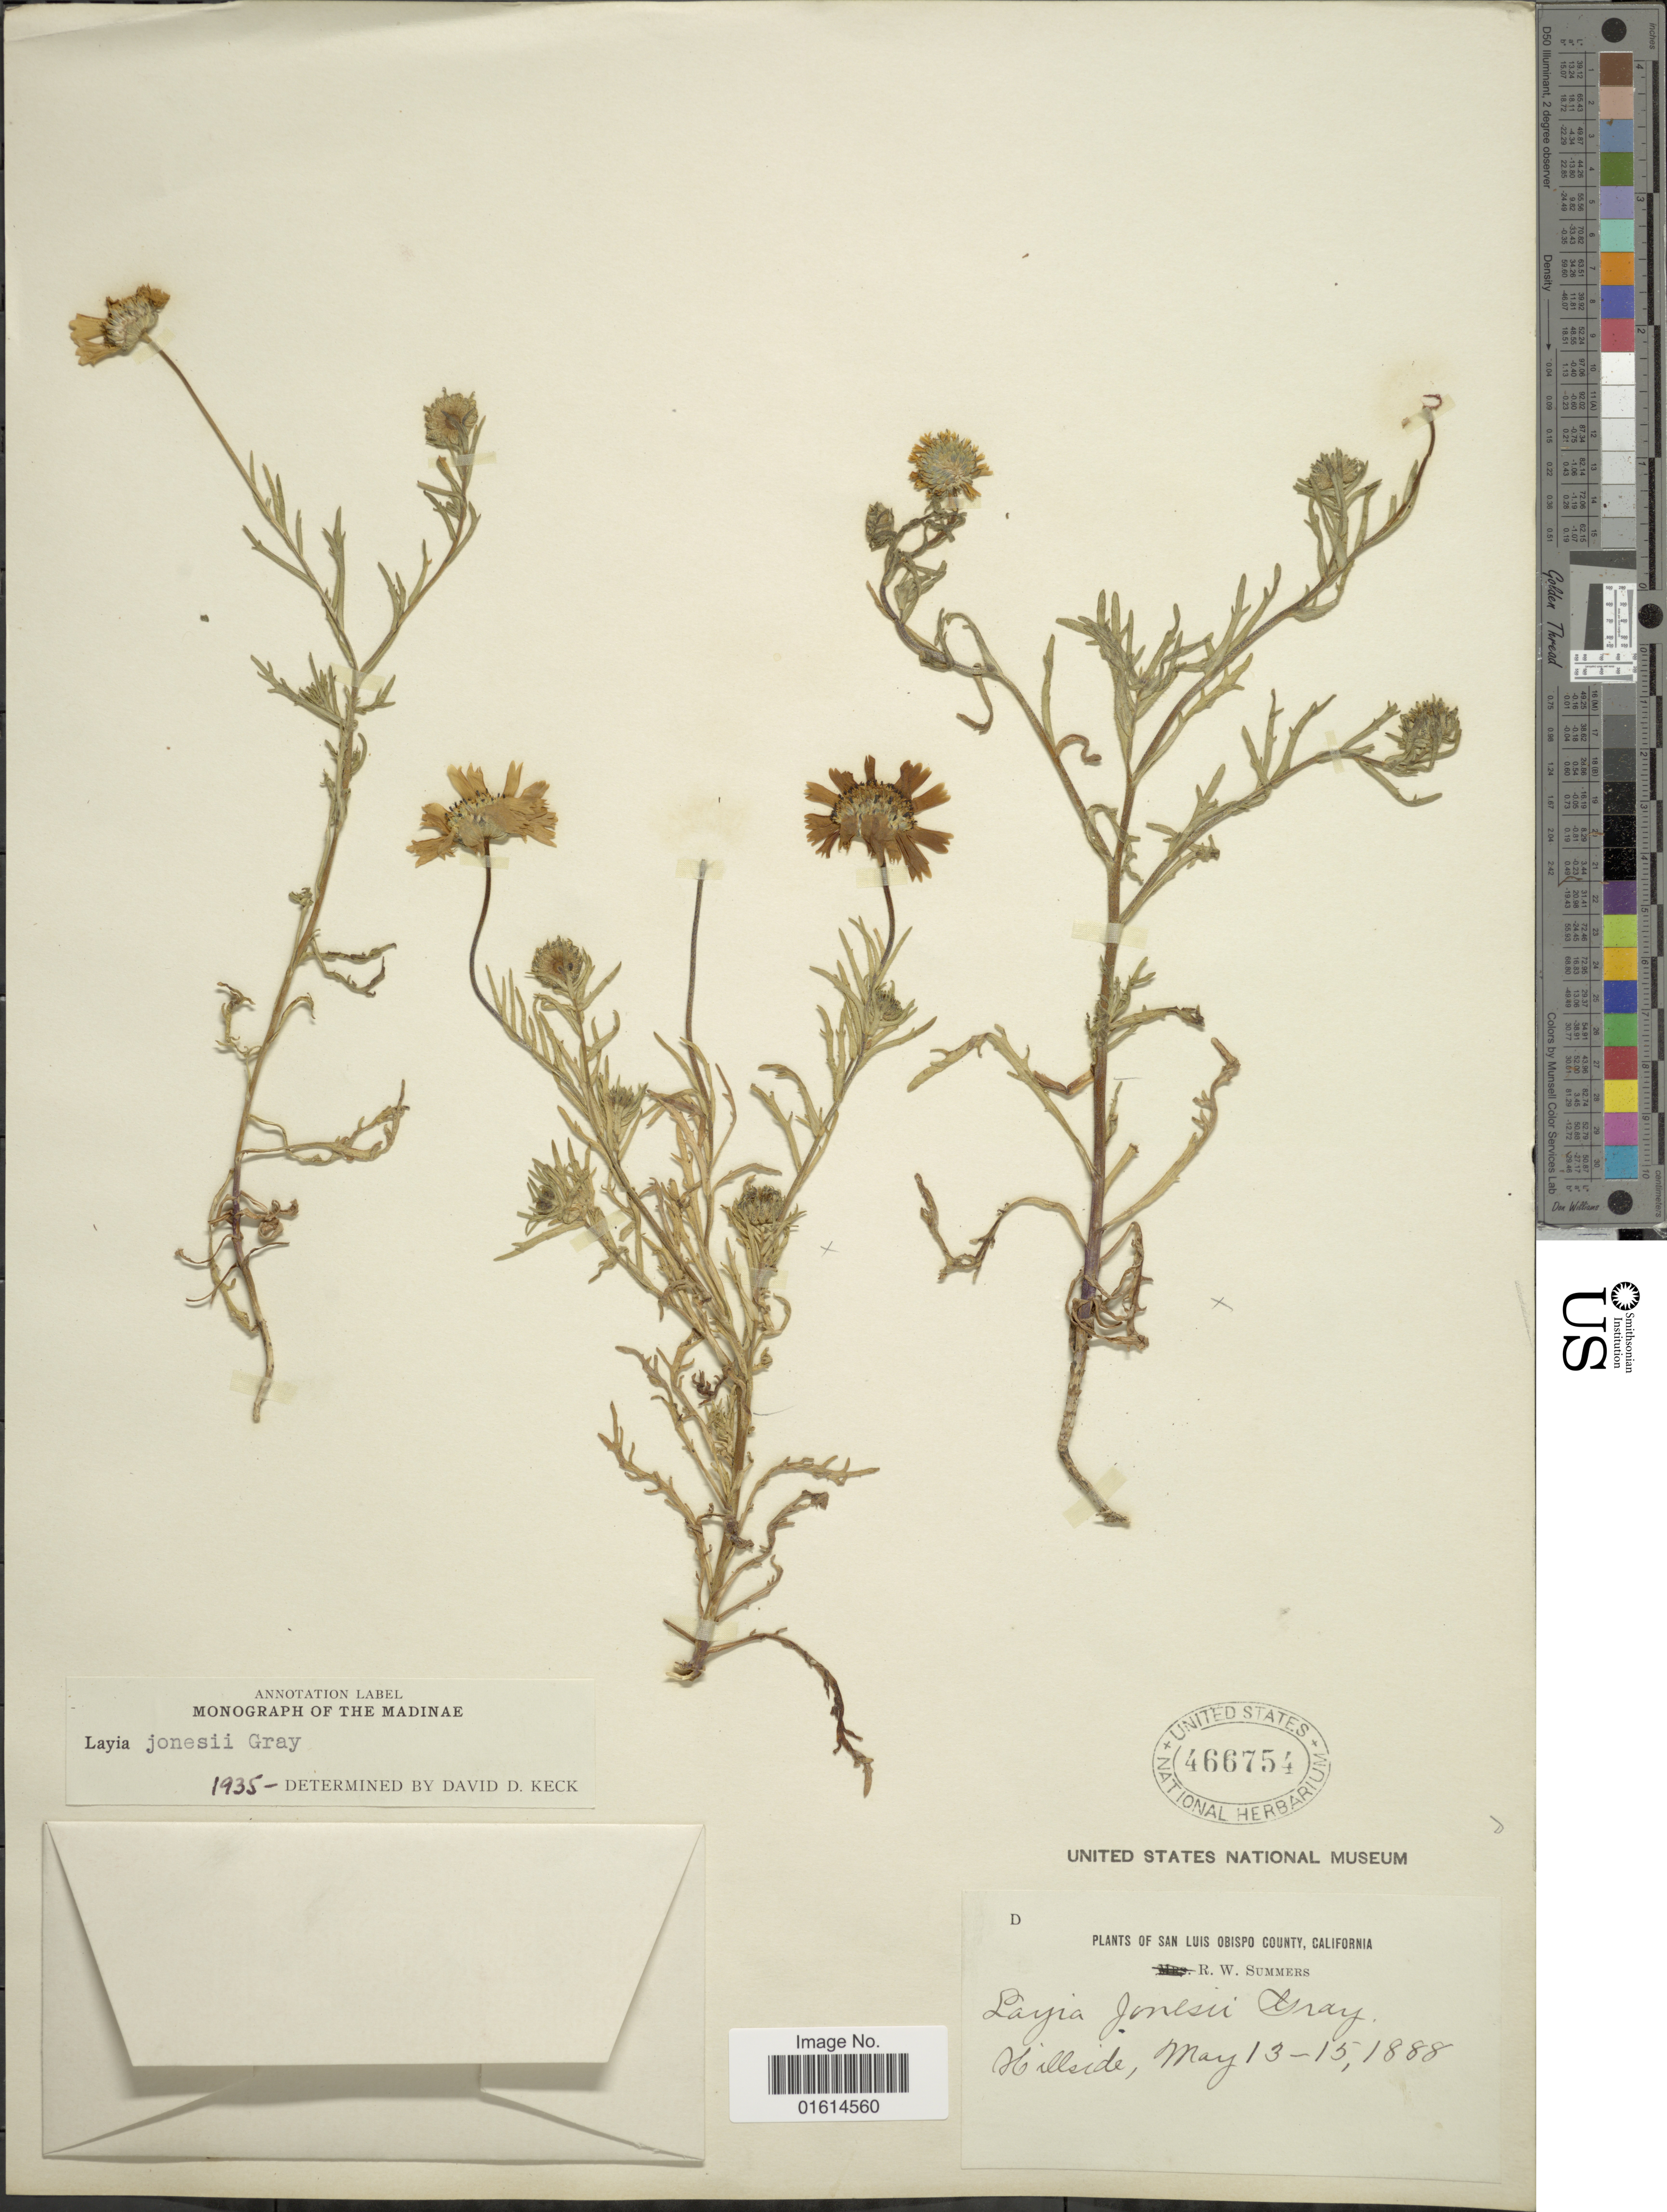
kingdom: Plantae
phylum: Tracheophyta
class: Magnoliopsida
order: Asterales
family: Asteraceae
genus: Layia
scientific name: Layia jonesii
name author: A. Gray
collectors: R. Summers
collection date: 1888-05-13/1888-05-15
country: United States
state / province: California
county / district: San Luis Obispo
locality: San Luis Obispo County, Hillside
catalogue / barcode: US 466754